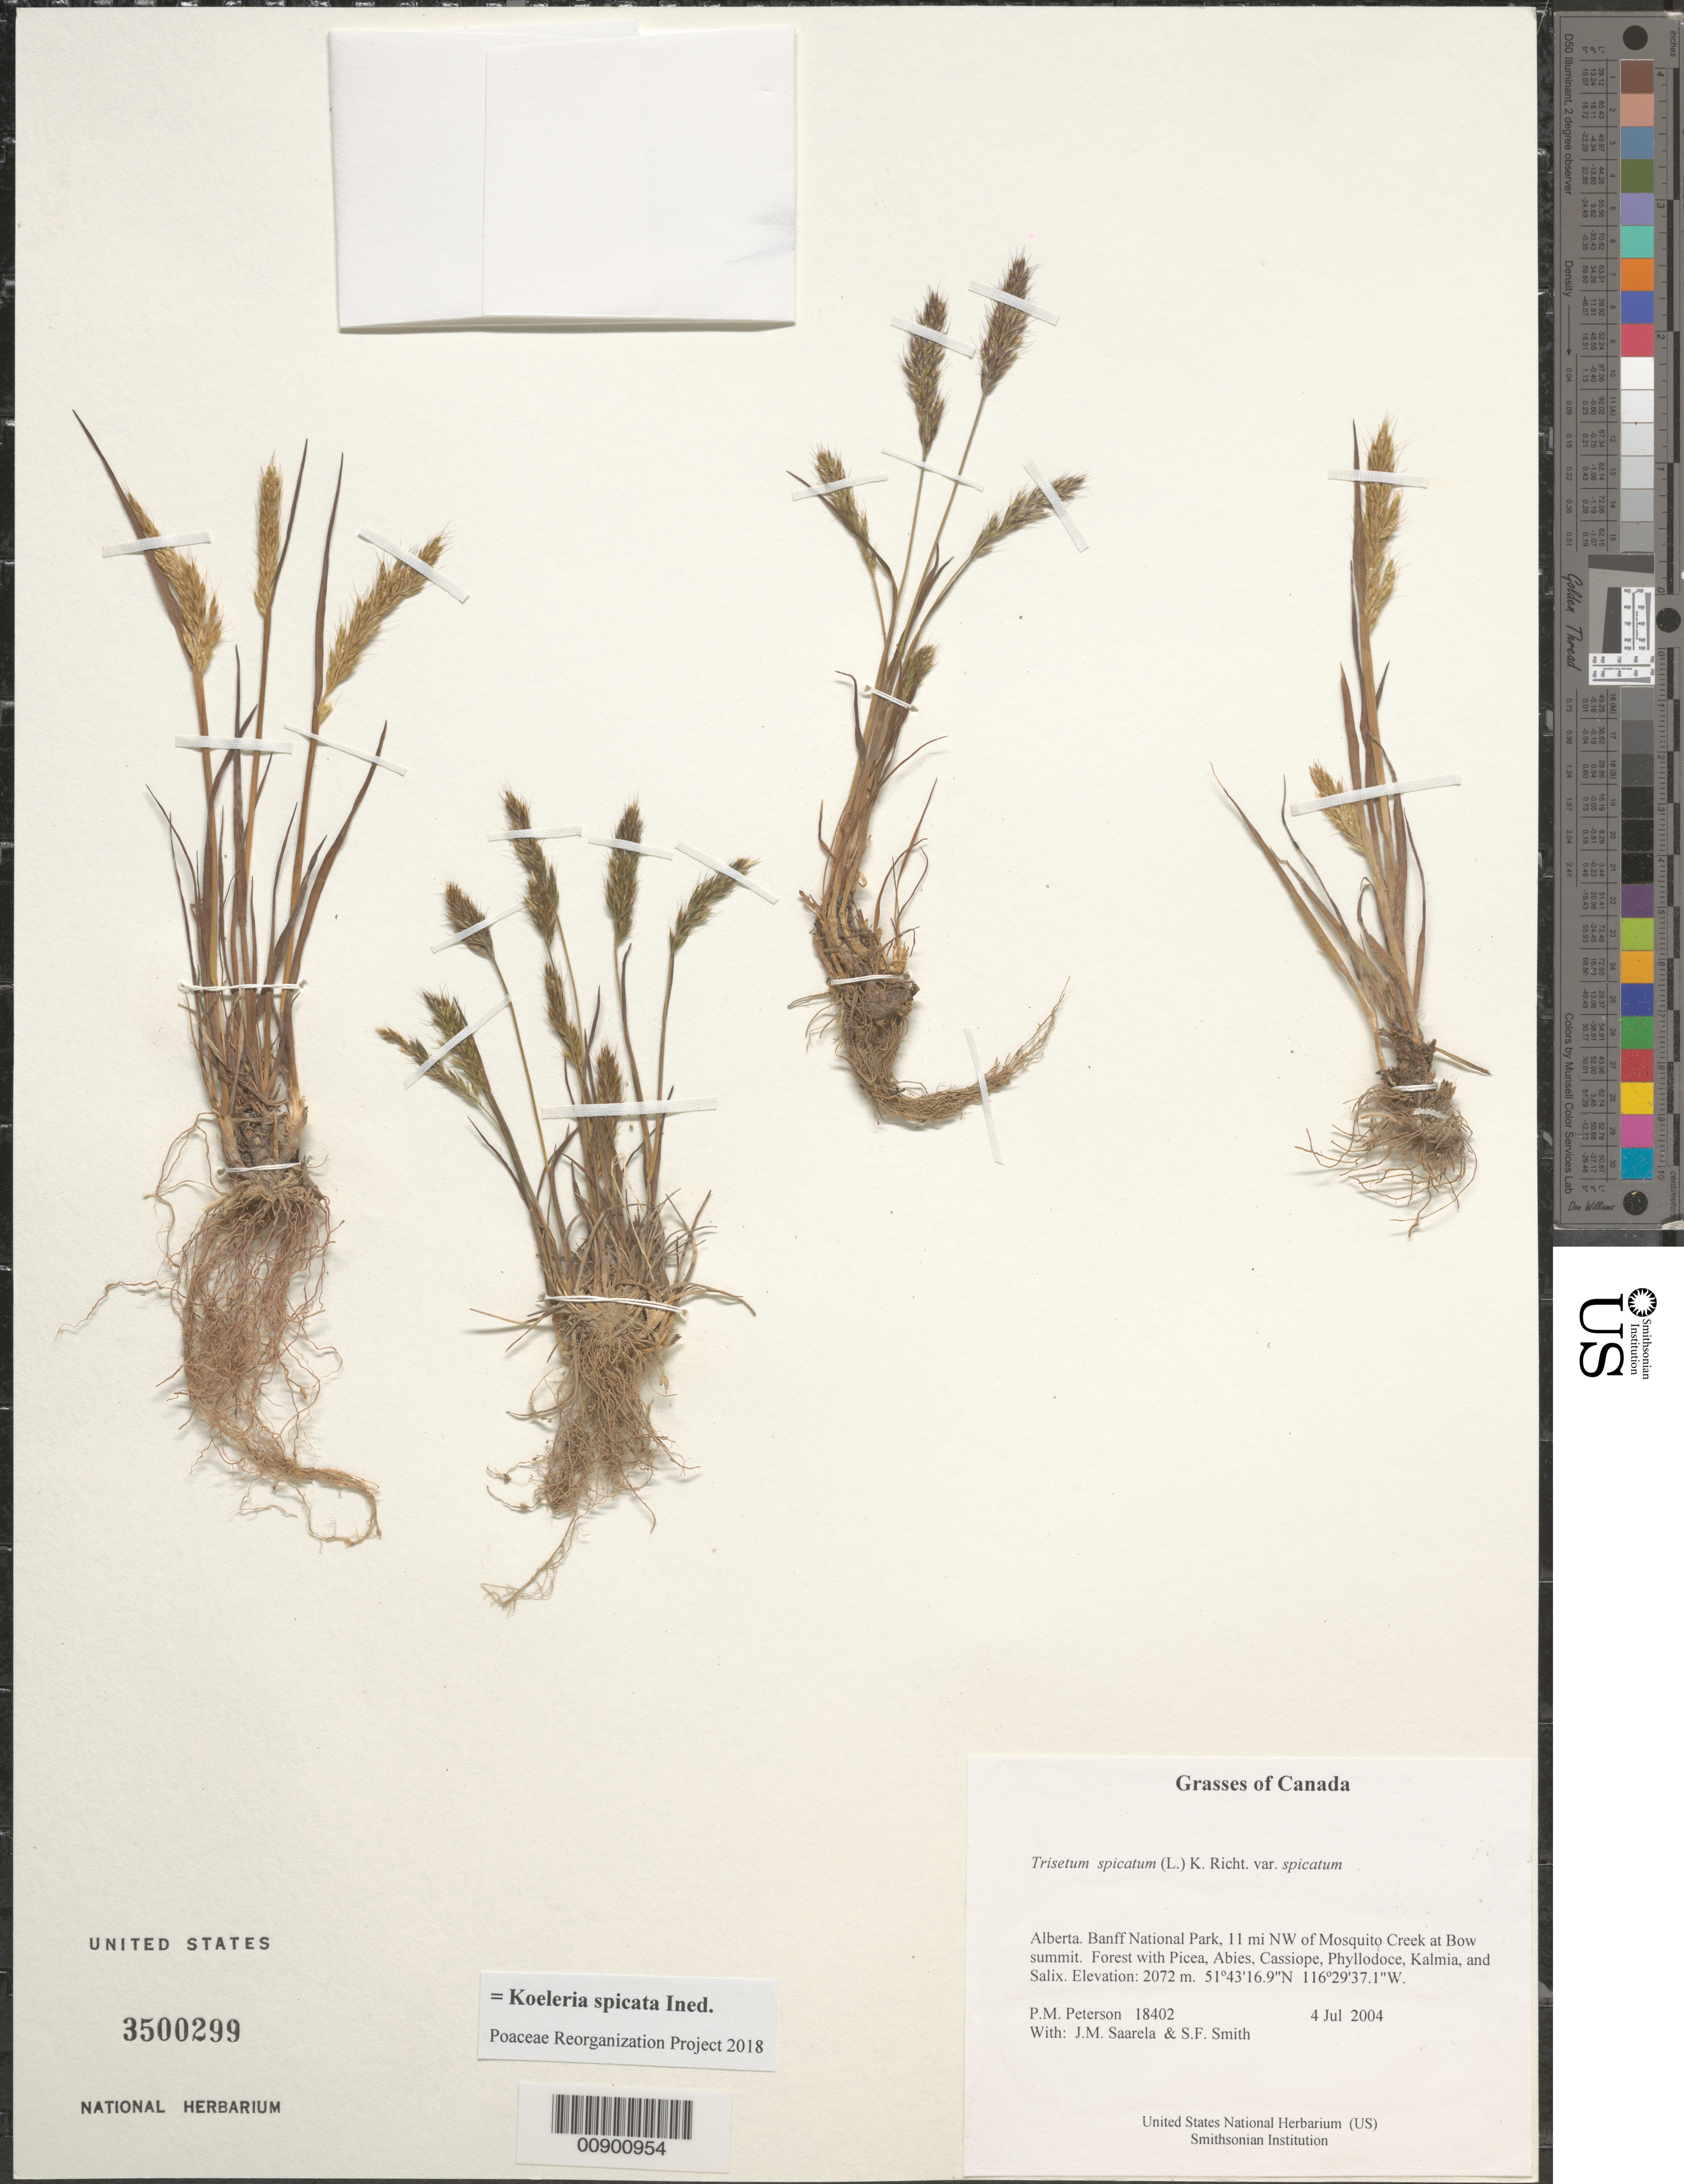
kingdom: Plantae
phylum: Tracheophyta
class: Liliopsida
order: Poales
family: Poaceae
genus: Koeleria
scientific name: Koeleria spicata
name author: (L.) Barberá et al.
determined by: Poaceae Reorganization Project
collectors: P. M. Peterson, J. Saarela & S.F. Smith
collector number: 18402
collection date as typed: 04 Jul 2004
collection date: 2004-07-04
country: Canada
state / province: Alberta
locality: Banff National Park, 11 mi NW of Mosquito Creek at Bow summit. Forest with Picea, Abies, Cassiope, Phyllodoce, Kalmia, and Salix.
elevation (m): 2072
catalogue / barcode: US 3500299